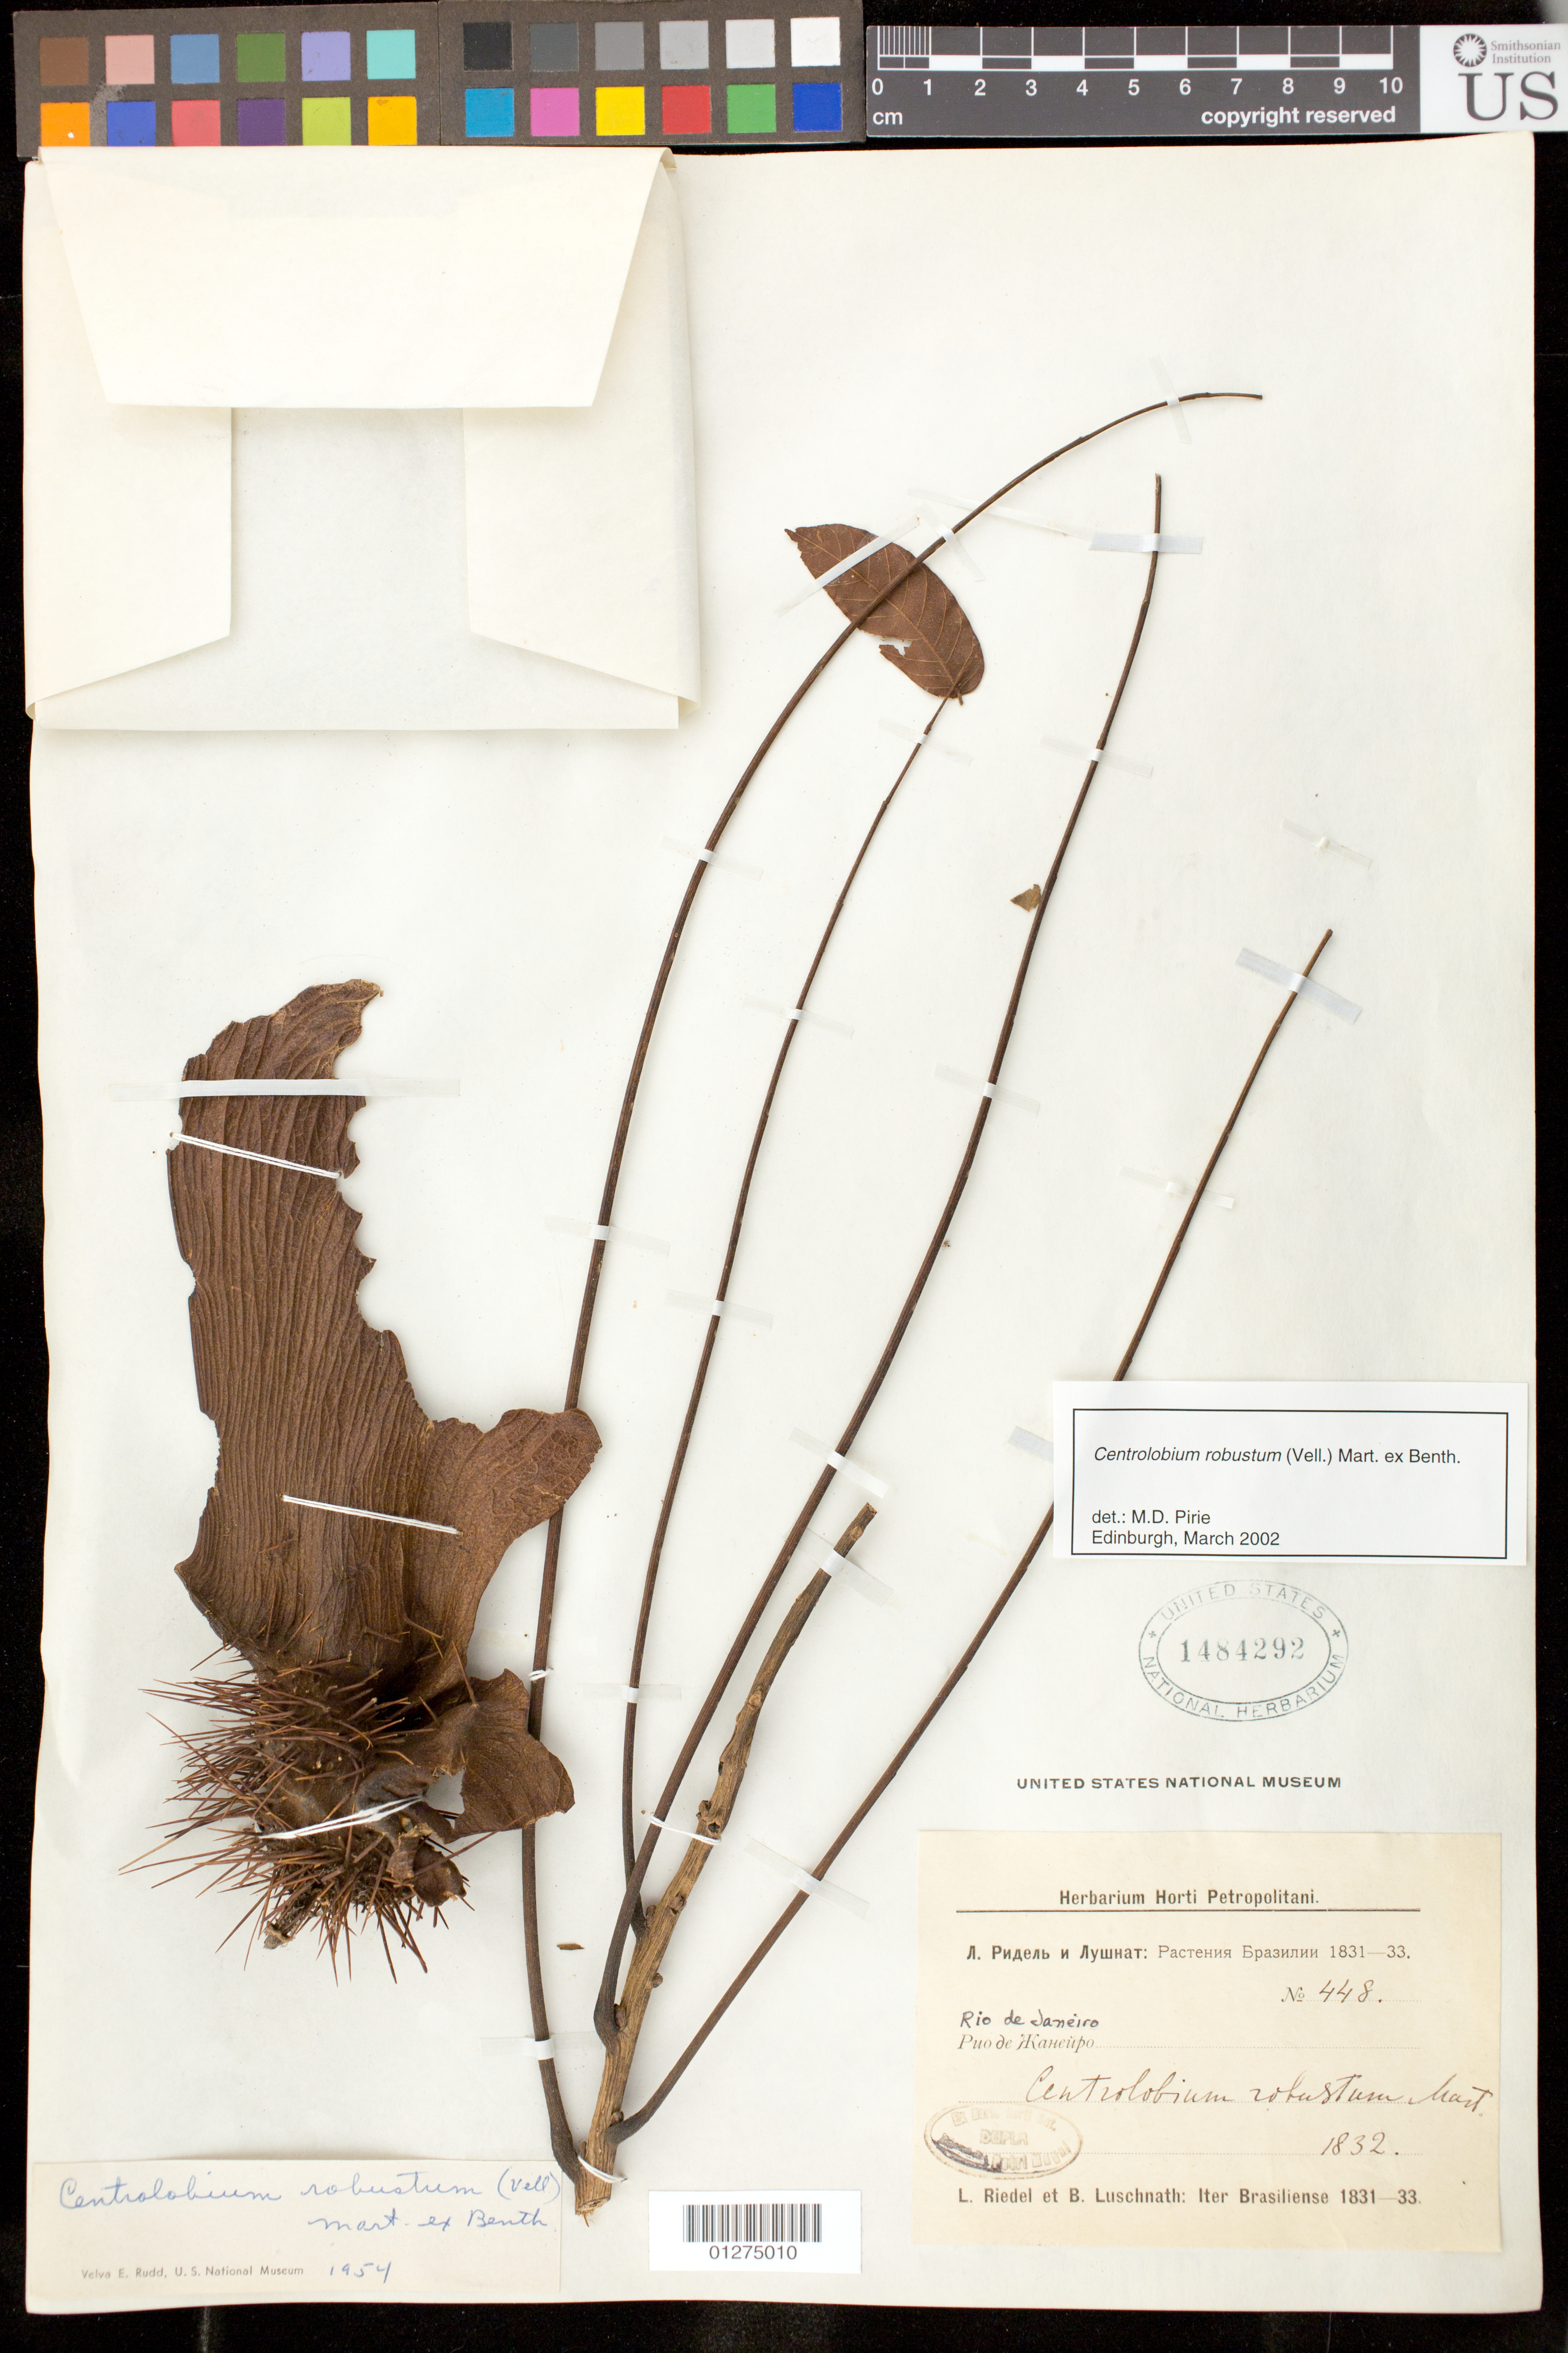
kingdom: Plantae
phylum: Tracheophyta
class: Magnoliopsida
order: Fabales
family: Fabaceae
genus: Centrolobium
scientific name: Centrolobium robustum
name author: (Vell.) Mart. ex Benth.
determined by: Pirie, M. D., (U)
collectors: L. Riedel & B. Luschnath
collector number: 448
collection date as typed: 1832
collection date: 1832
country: Brazil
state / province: Rio de Janeiro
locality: Rio de Janeiro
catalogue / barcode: US 1484292